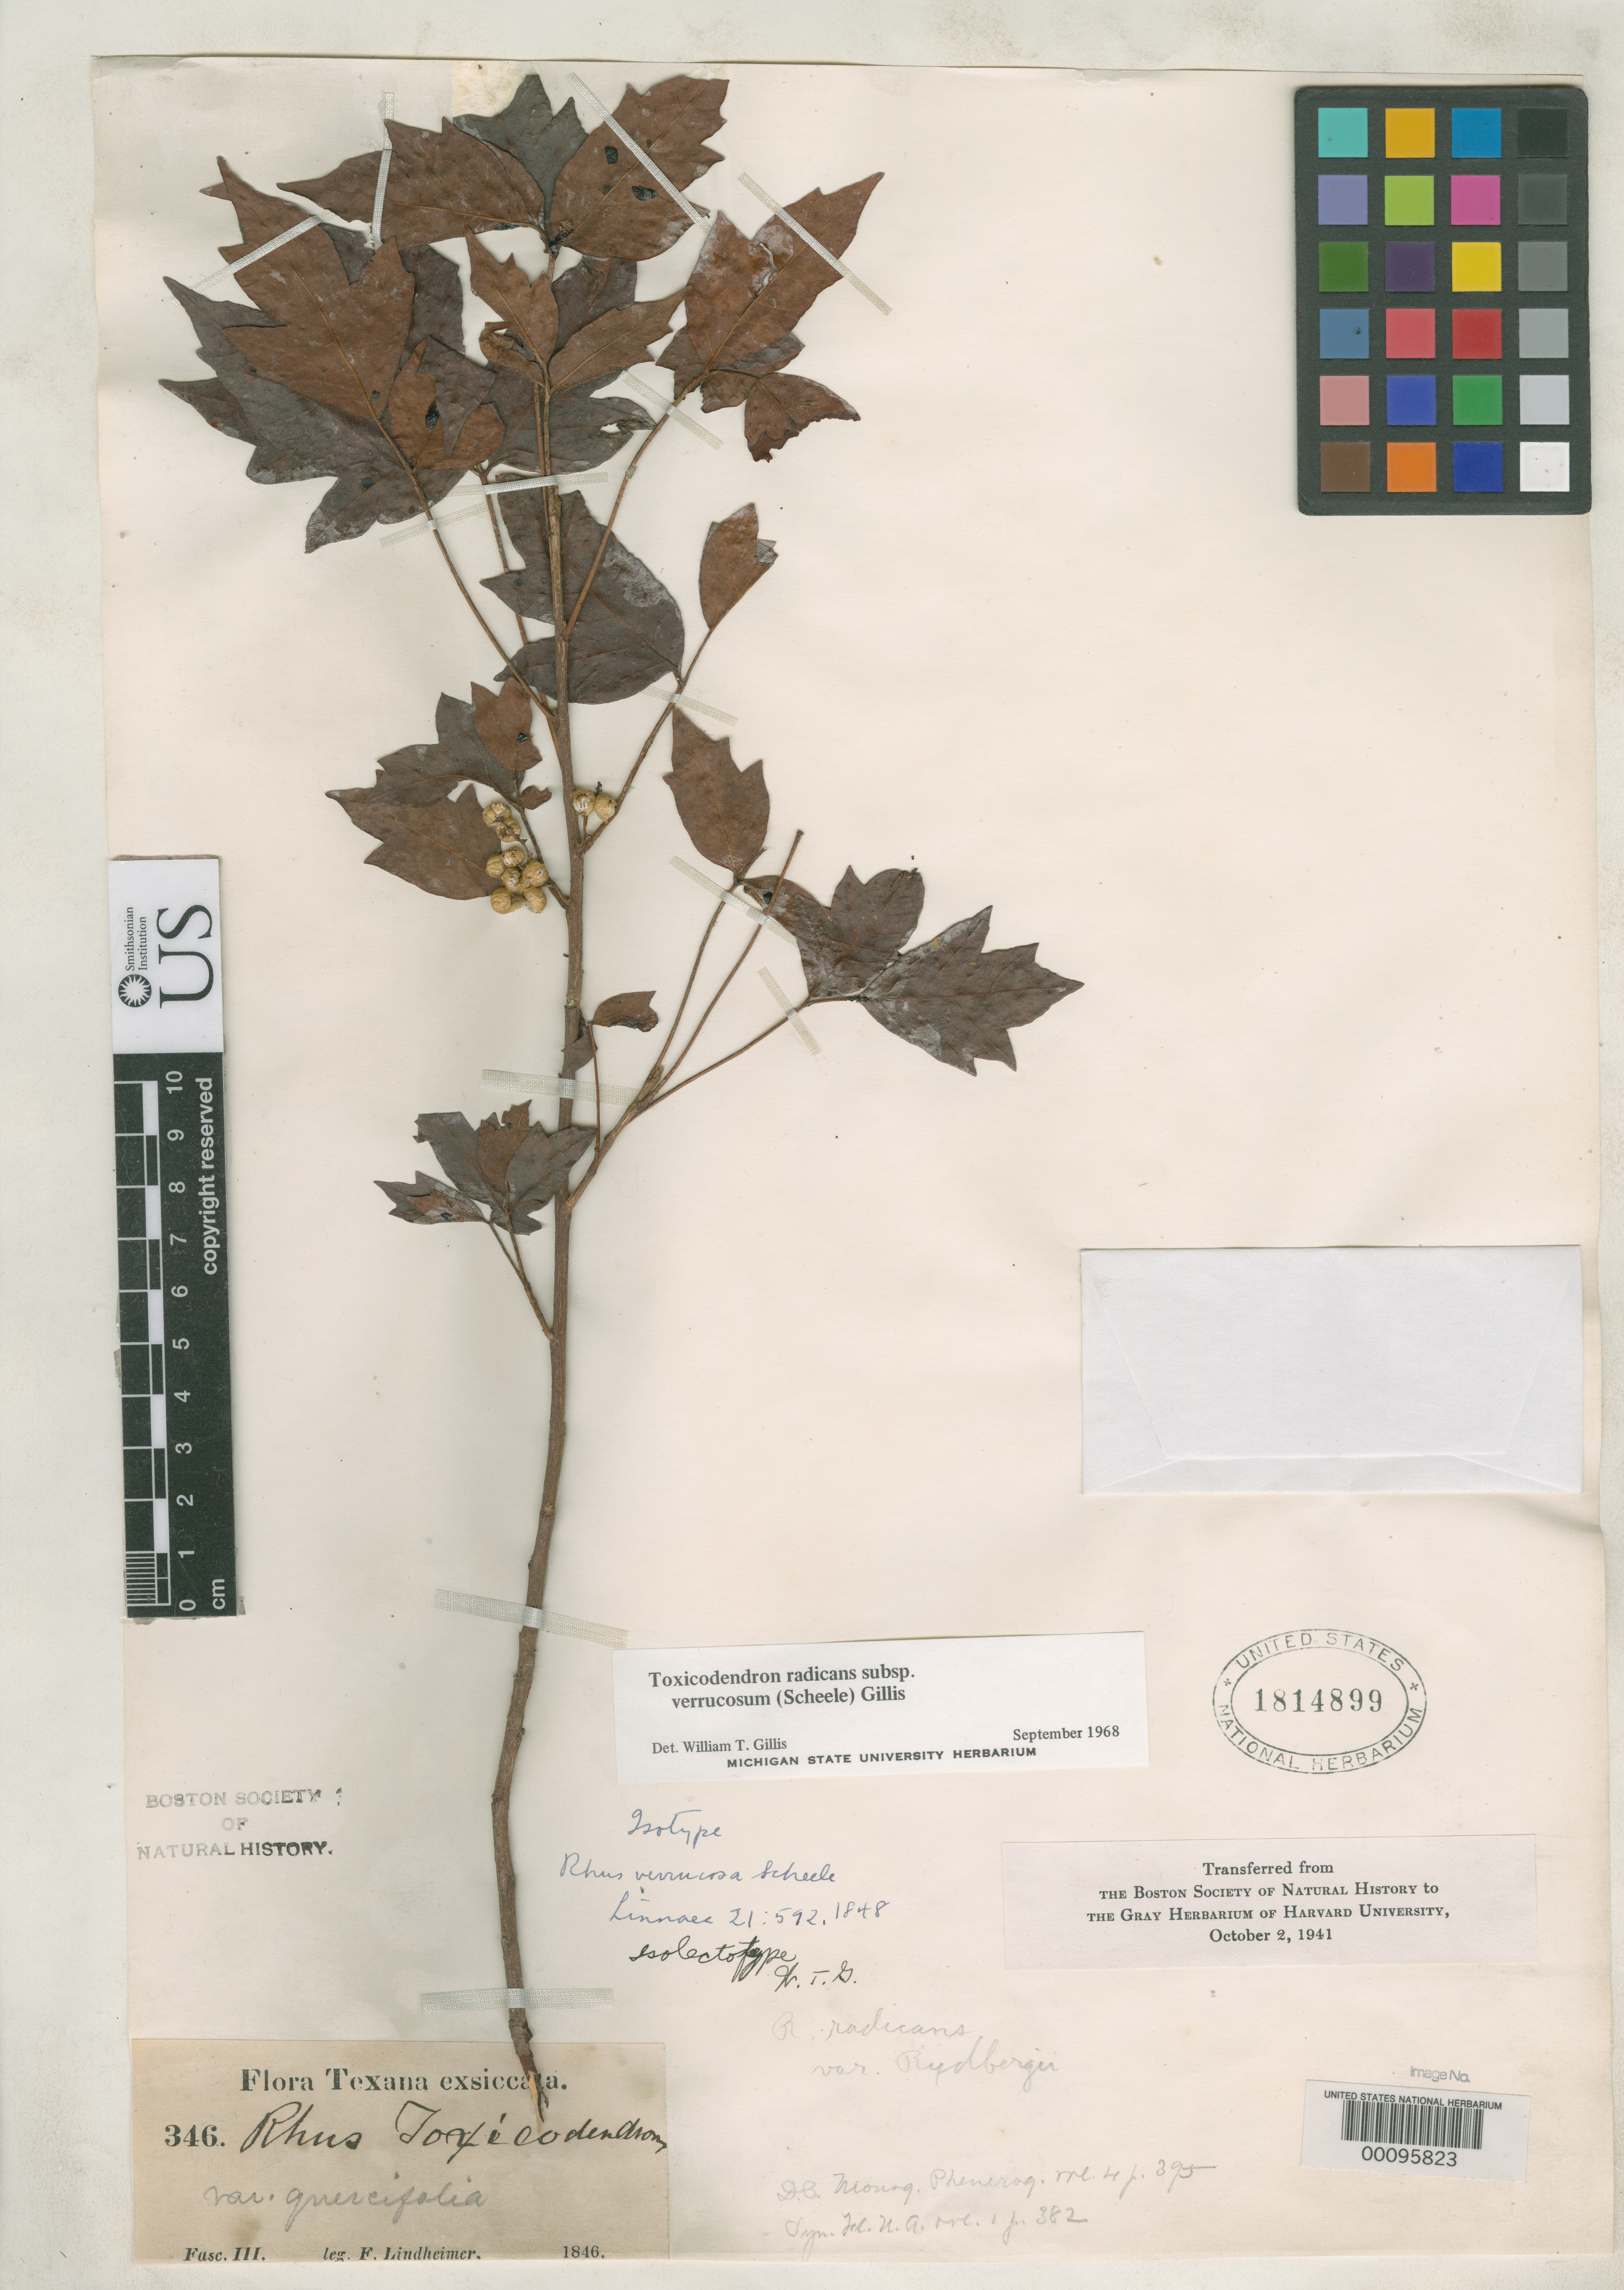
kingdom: Plantae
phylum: Tracheophyta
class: Magnoliopsida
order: Sapindales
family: Anacardiaceae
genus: Rhus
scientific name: Rhus verrucosa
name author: Scheele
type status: Isotype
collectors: F. J. Lindheimer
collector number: III 346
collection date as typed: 1846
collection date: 1846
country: United States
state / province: Texas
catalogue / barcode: US 1814899